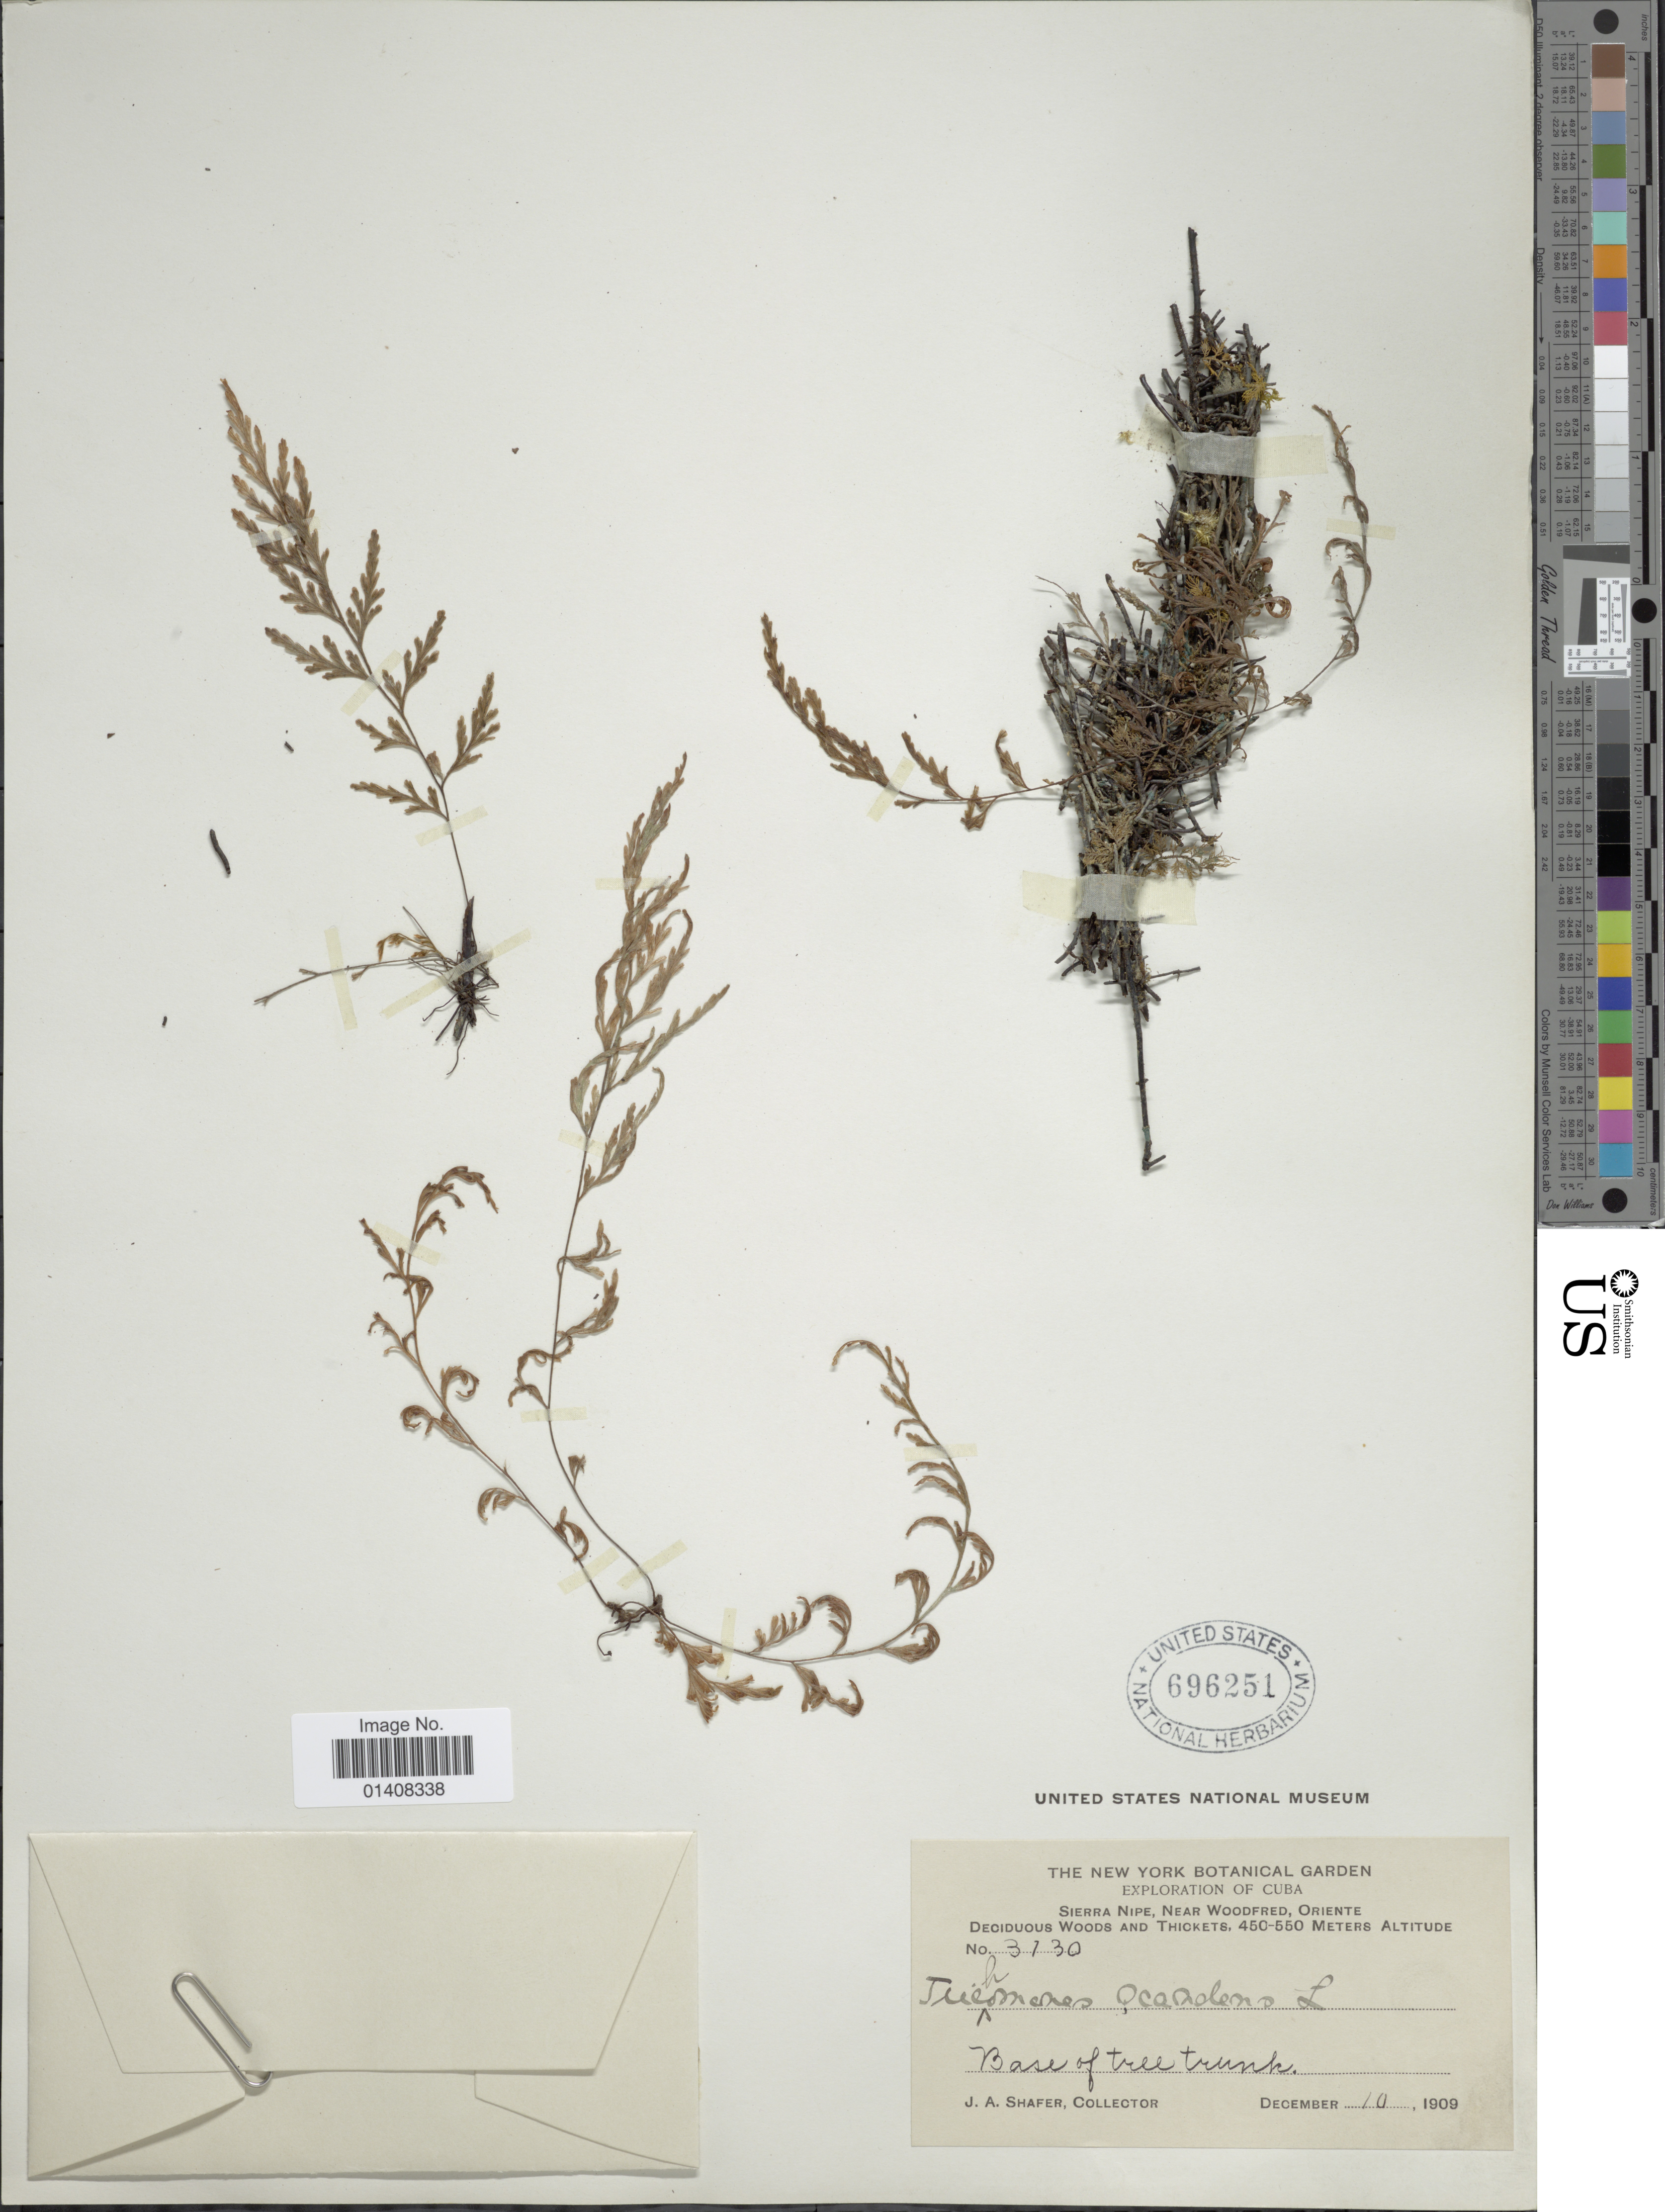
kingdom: Plantae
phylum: Tracheophyta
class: Polypodiopsida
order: Hymenophyllales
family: Hymenophyllaceae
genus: Trichomanes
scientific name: Trichomanes scandens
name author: L.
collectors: J. A. Shafer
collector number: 3130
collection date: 1909-12-10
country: Cuba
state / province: Oriente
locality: Sierra nipe, near Woodfred Oriente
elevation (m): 450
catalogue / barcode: US 696251